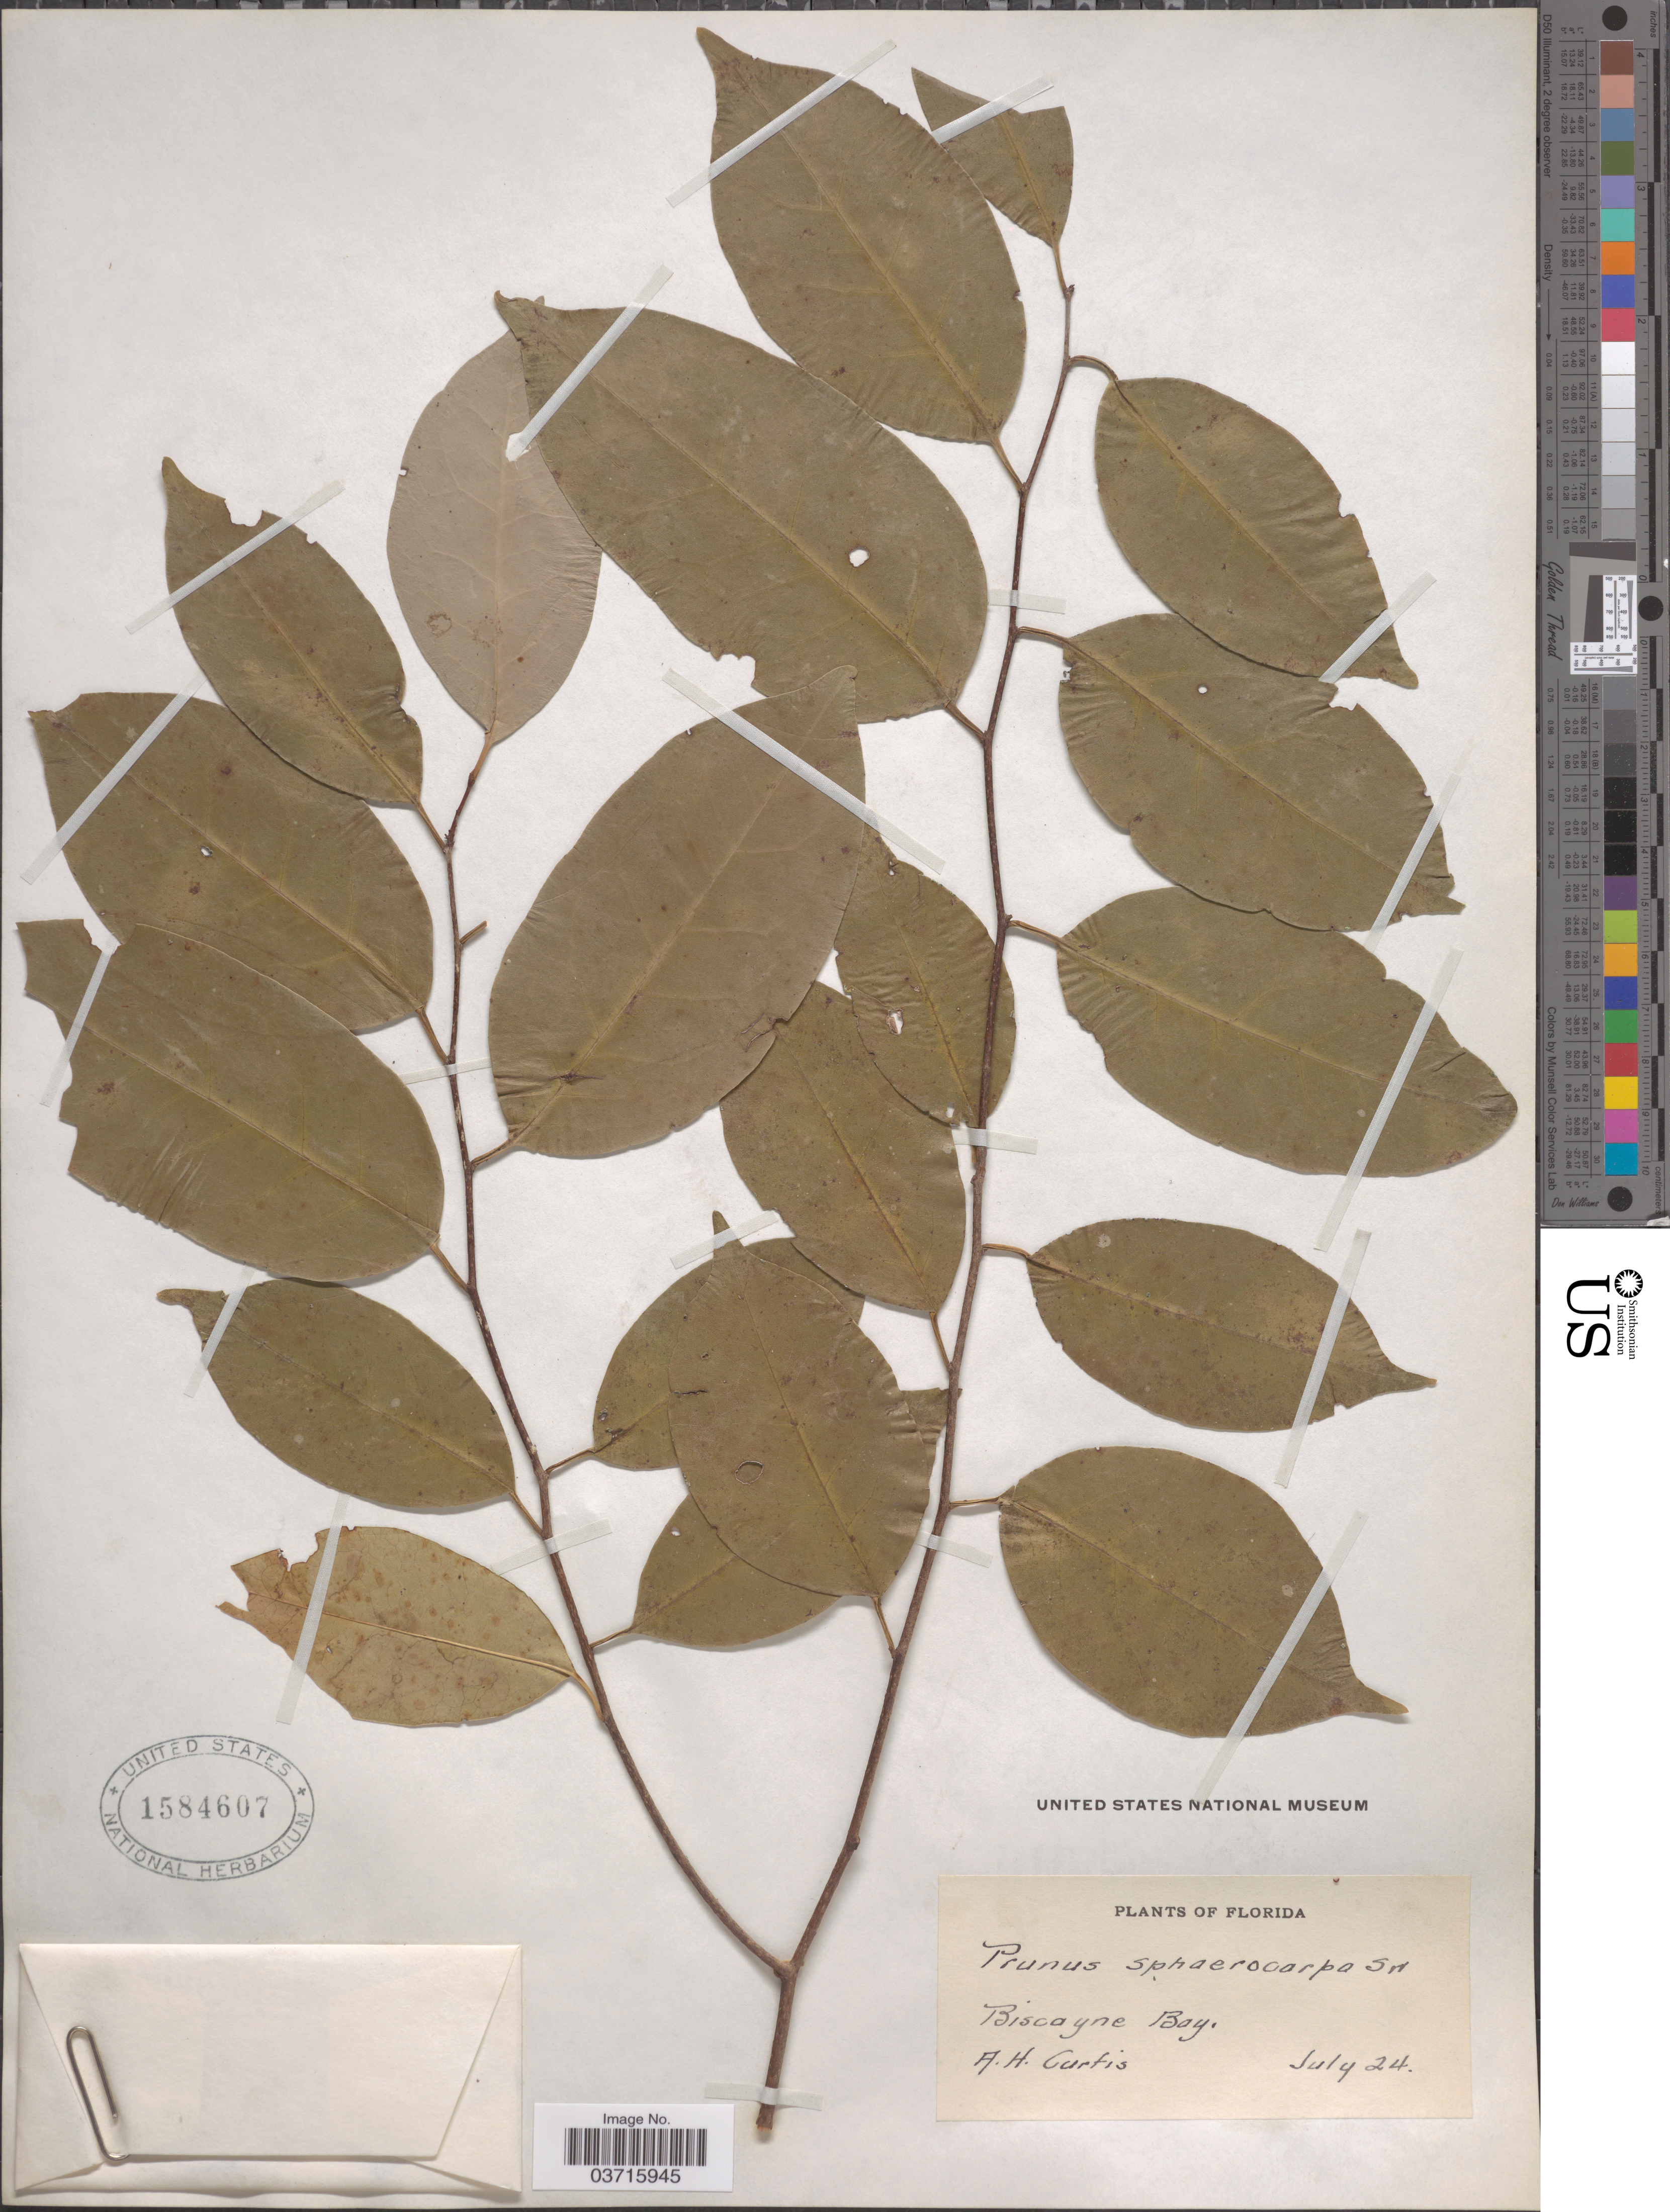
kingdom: Plantae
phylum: Tracheophyta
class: Magnoliopsida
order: Rosales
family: Rosaceae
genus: Prunus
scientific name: Prunus maritima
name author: Marshall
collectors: A. H. Curtiss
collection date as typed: Transcribed d/m/y: /7/24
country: United States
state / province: Florida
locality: Biscayne Bay.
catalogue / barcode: US 1584607